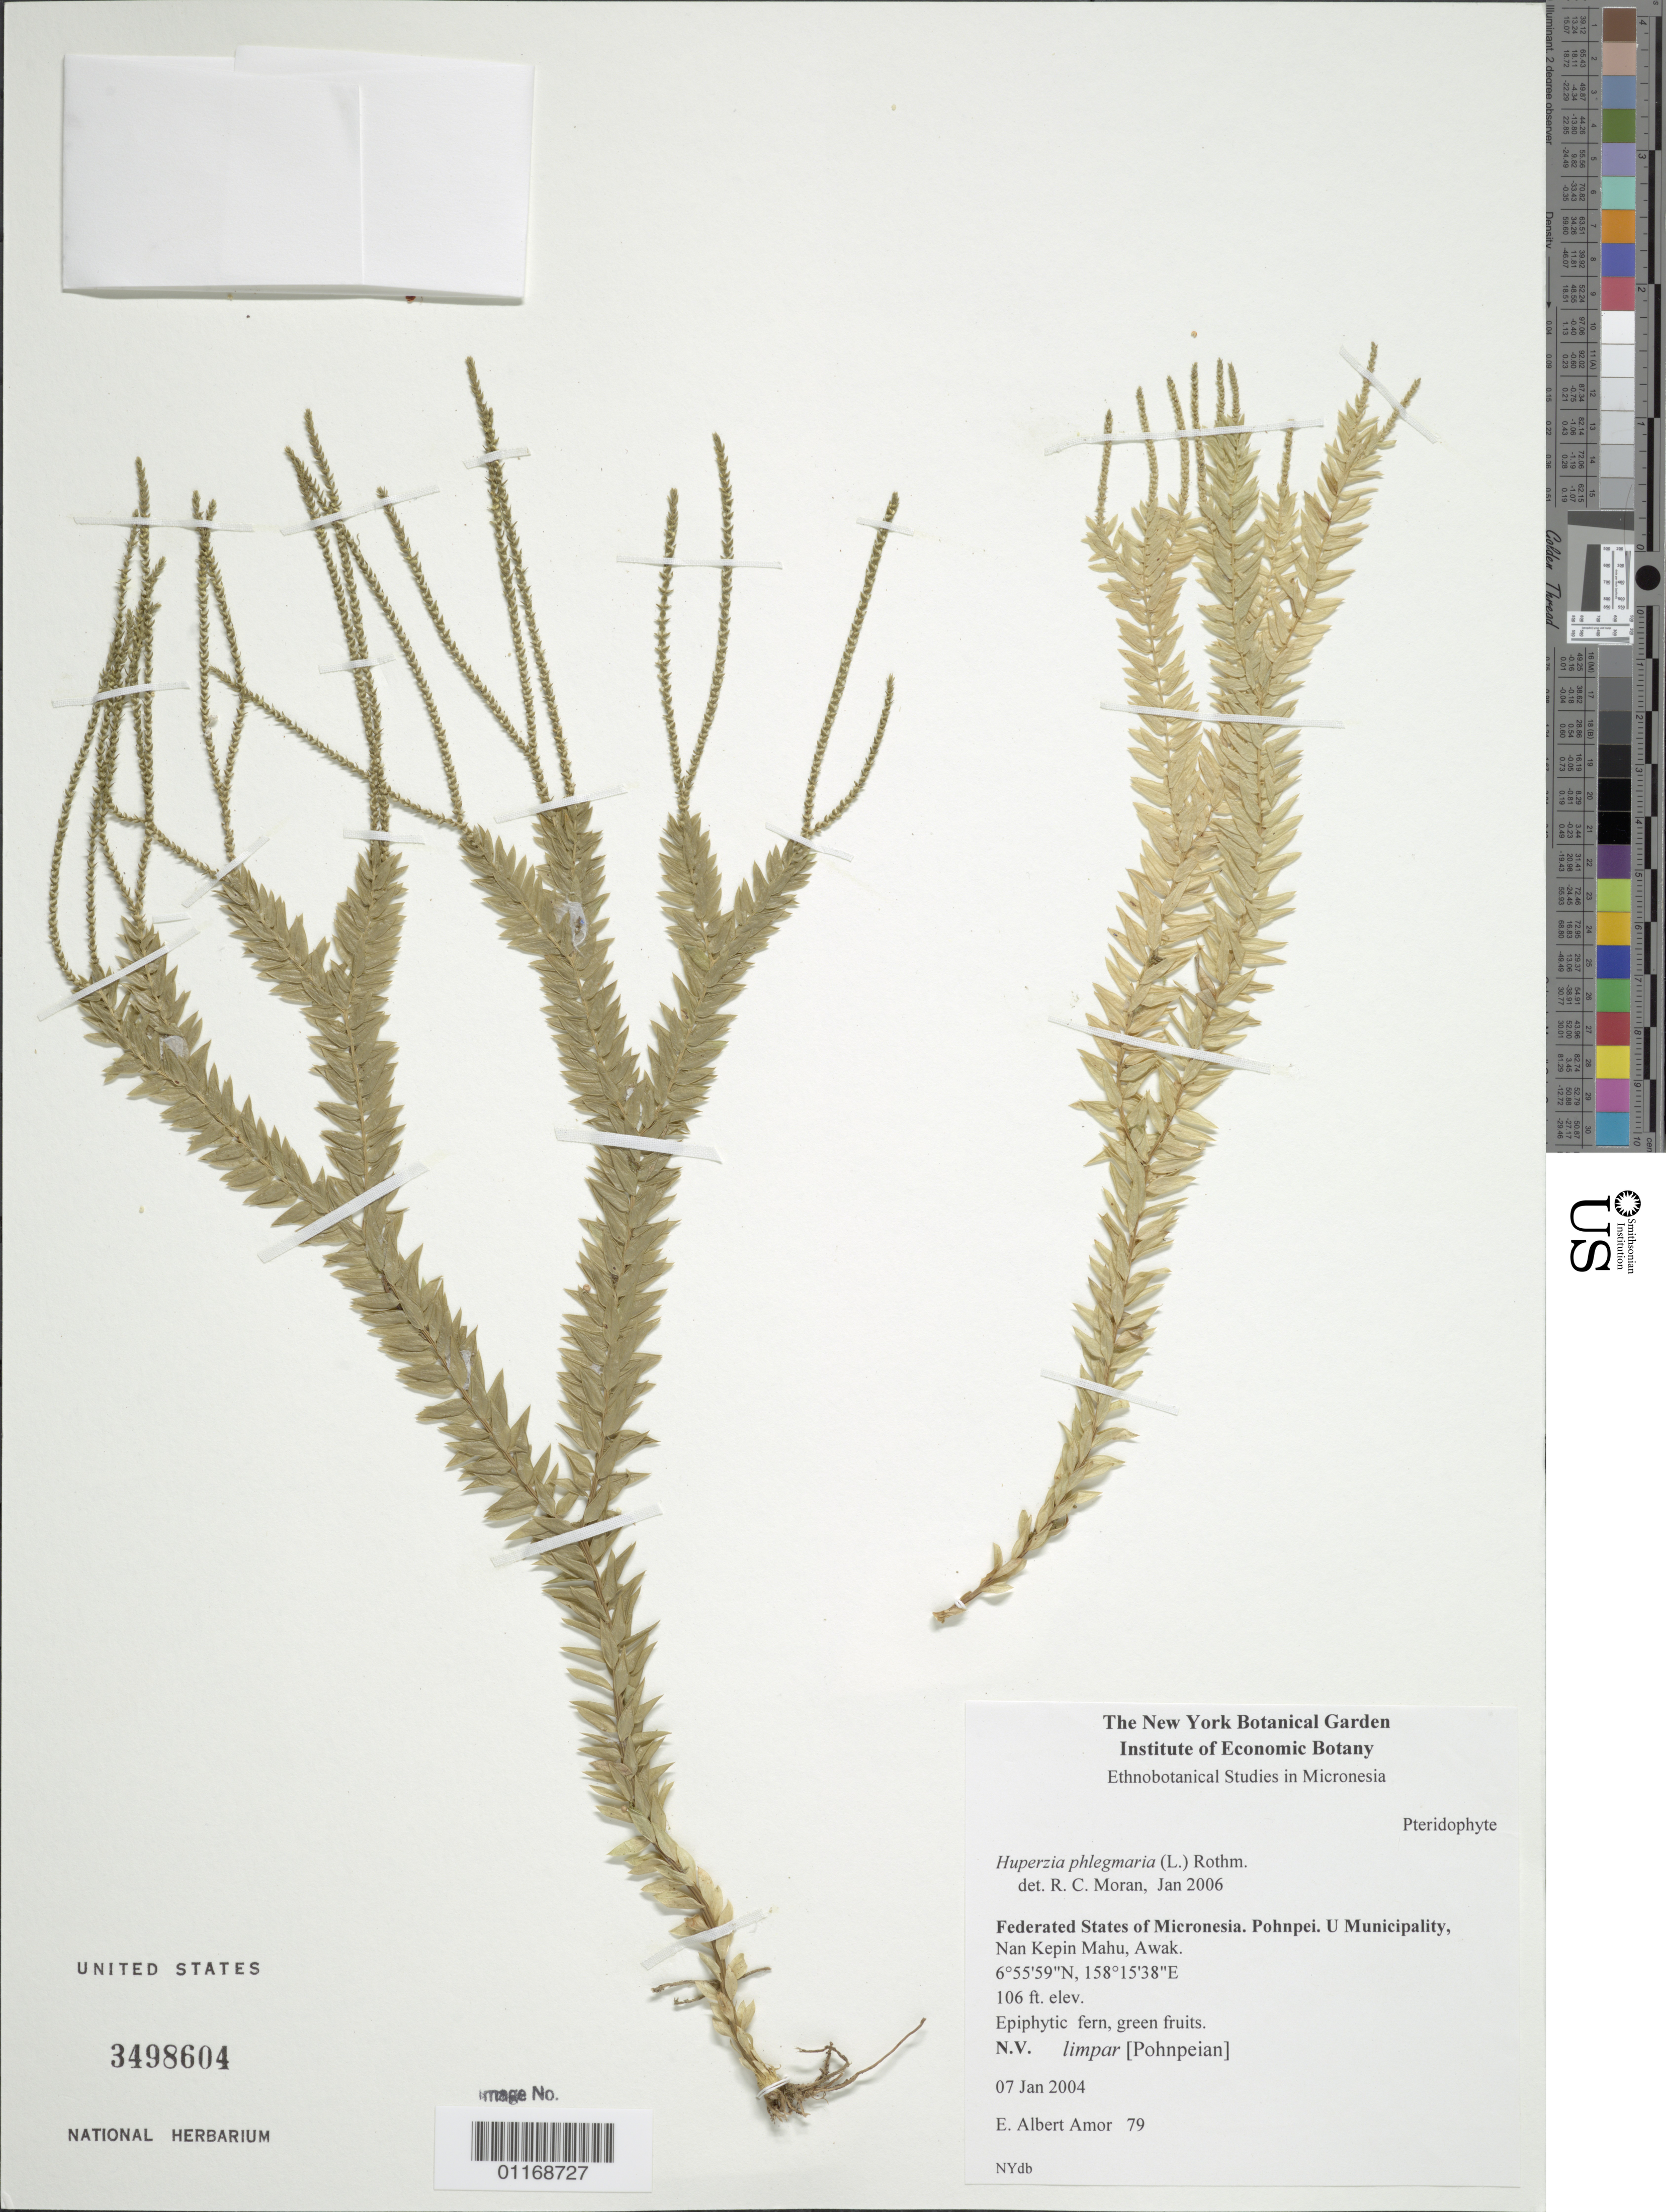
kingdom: Plantae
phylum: Tracheophyta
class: Lycopodiopsida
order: Lycopodiales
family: Lycopodiaceae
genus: Phlegmariurus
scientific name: Phlegmariurus mirabilis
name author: (Willd.) A. R. Field & Testo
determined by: Field, A. R.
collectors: E. A. Amor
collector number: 79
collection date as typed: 07 Jan 2004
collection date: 2004-01-07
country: Micronesia, Federated States of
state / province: Pohnpei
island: Pohnpei [Ponape]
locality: Kepin Awak, U Muncipality, Pohnpei, Micronesia.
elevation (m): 32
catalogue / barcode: US 3498604